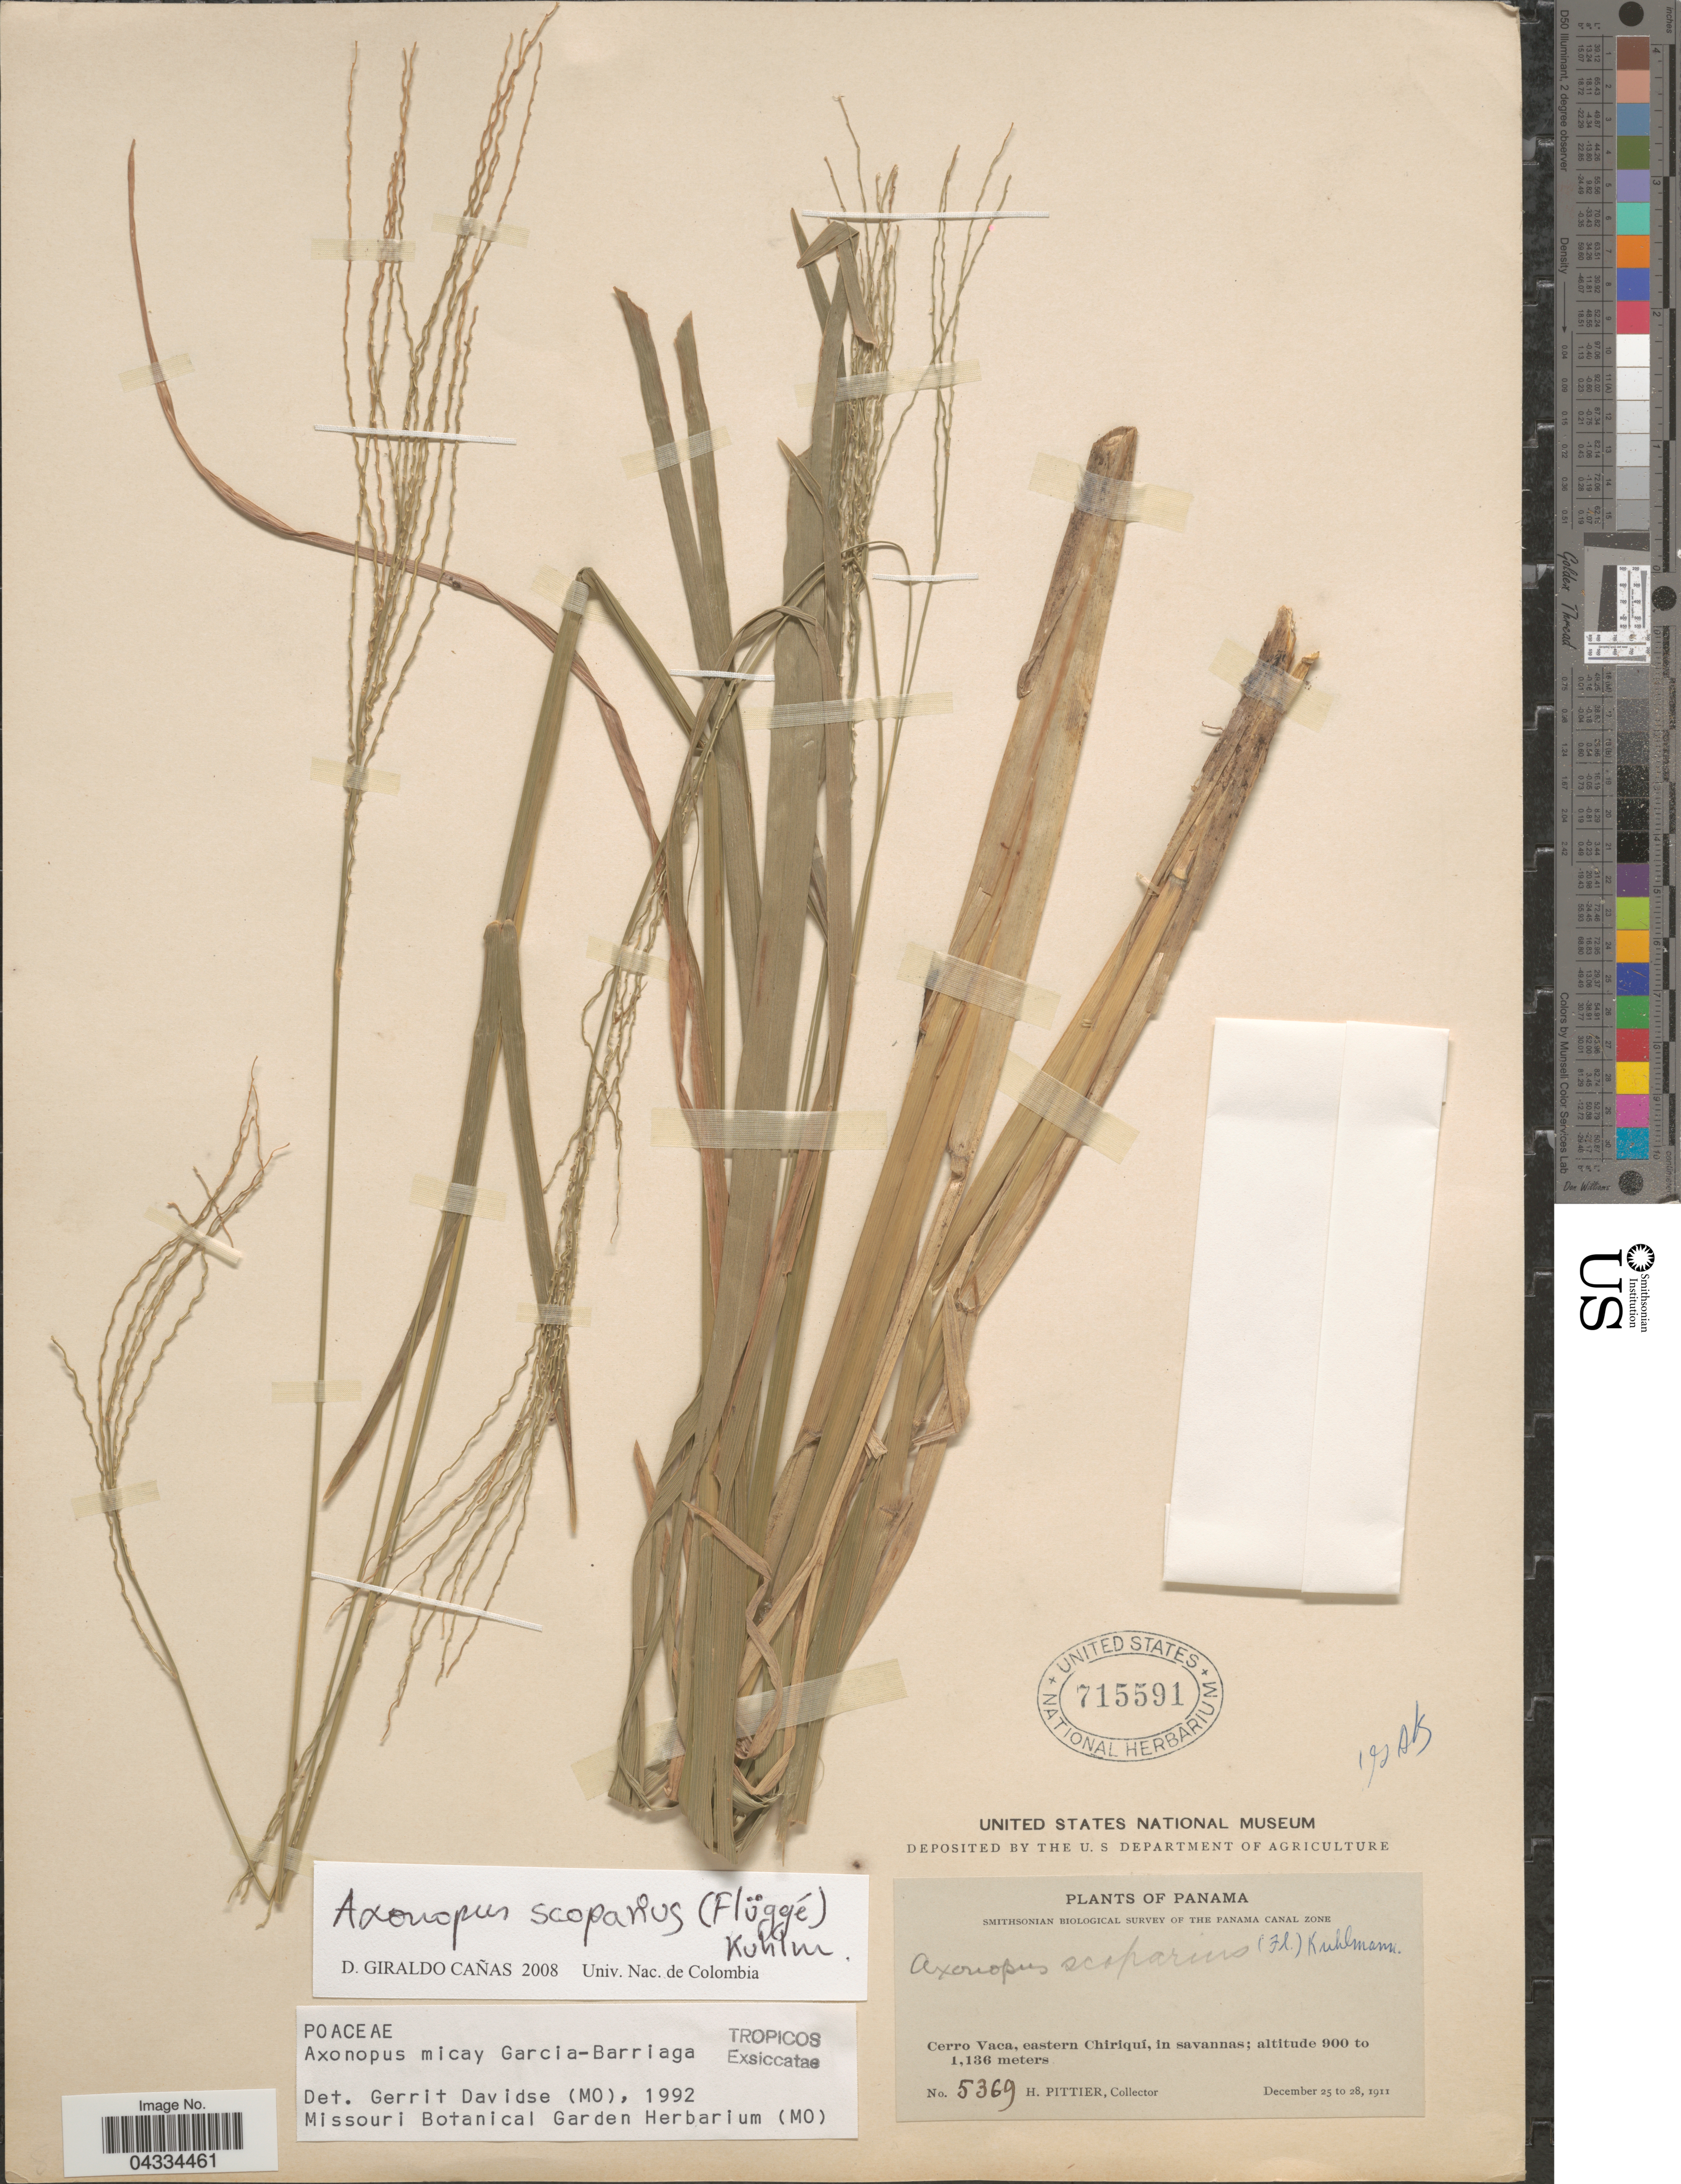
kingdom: Plantae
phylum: Tracheophyta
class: Liliopsida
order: Poales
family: Poaceae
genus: Axonopus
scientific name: Axonopus scoparius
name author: (Flüggé) Kuhlm.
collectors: H. F. Pittier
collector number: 5369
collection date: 1911-12-25/1911-12-28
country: Panama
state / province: Chiriqui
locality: Smithsonian Biological Survey of the Panama Canal Zone. Cerro Vaca, eastern Chiriqui.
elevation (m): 900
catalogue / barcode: US 715591